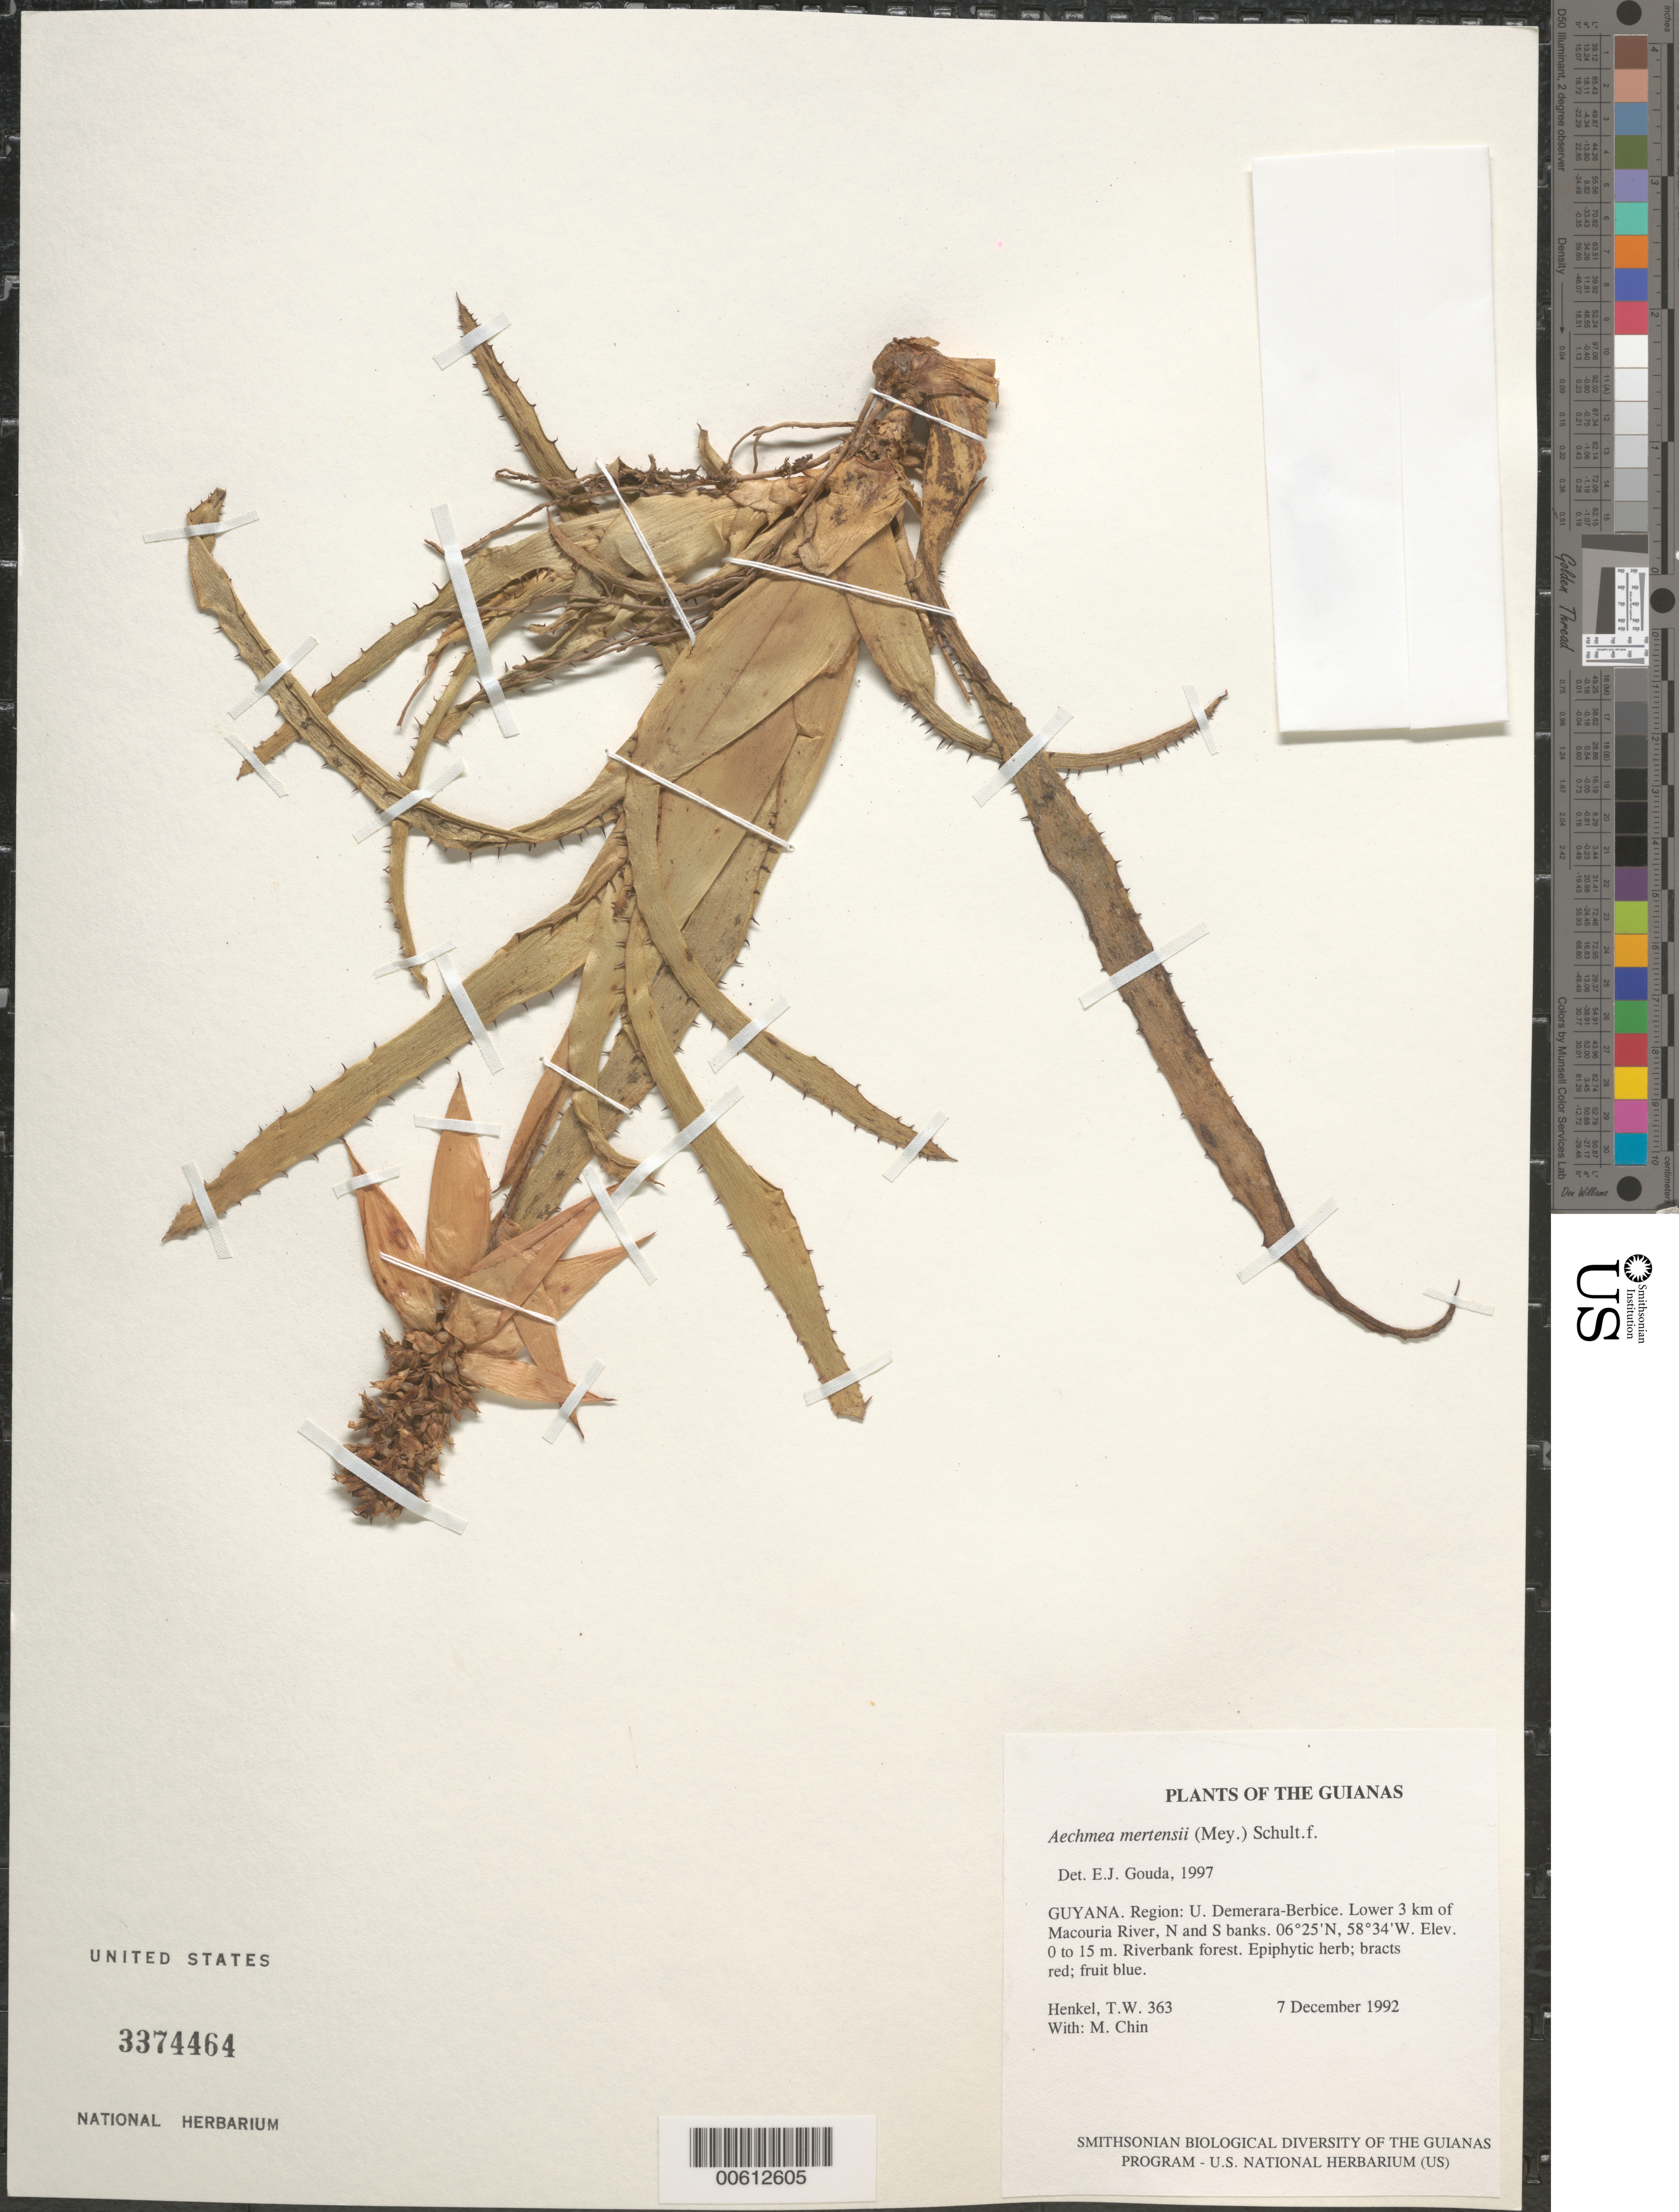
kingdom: Plantae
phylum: Tracheophyta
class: Liliopsida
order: Poales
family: Bromeliaceae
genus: Aechmea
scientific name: Aechmea mertensii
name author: (G. Mey.) Schult. & Schult. f.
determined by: Gouda, E. J.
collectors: T. Henkel & M. Chin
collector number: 363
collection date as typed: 7 December 1992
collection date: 1992-12-07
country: Guyana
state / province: U. Demerara-Berbice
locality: Lower 3 km of Macouria River, N and S banks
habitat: Riverbank forest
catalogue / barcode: US 3374464